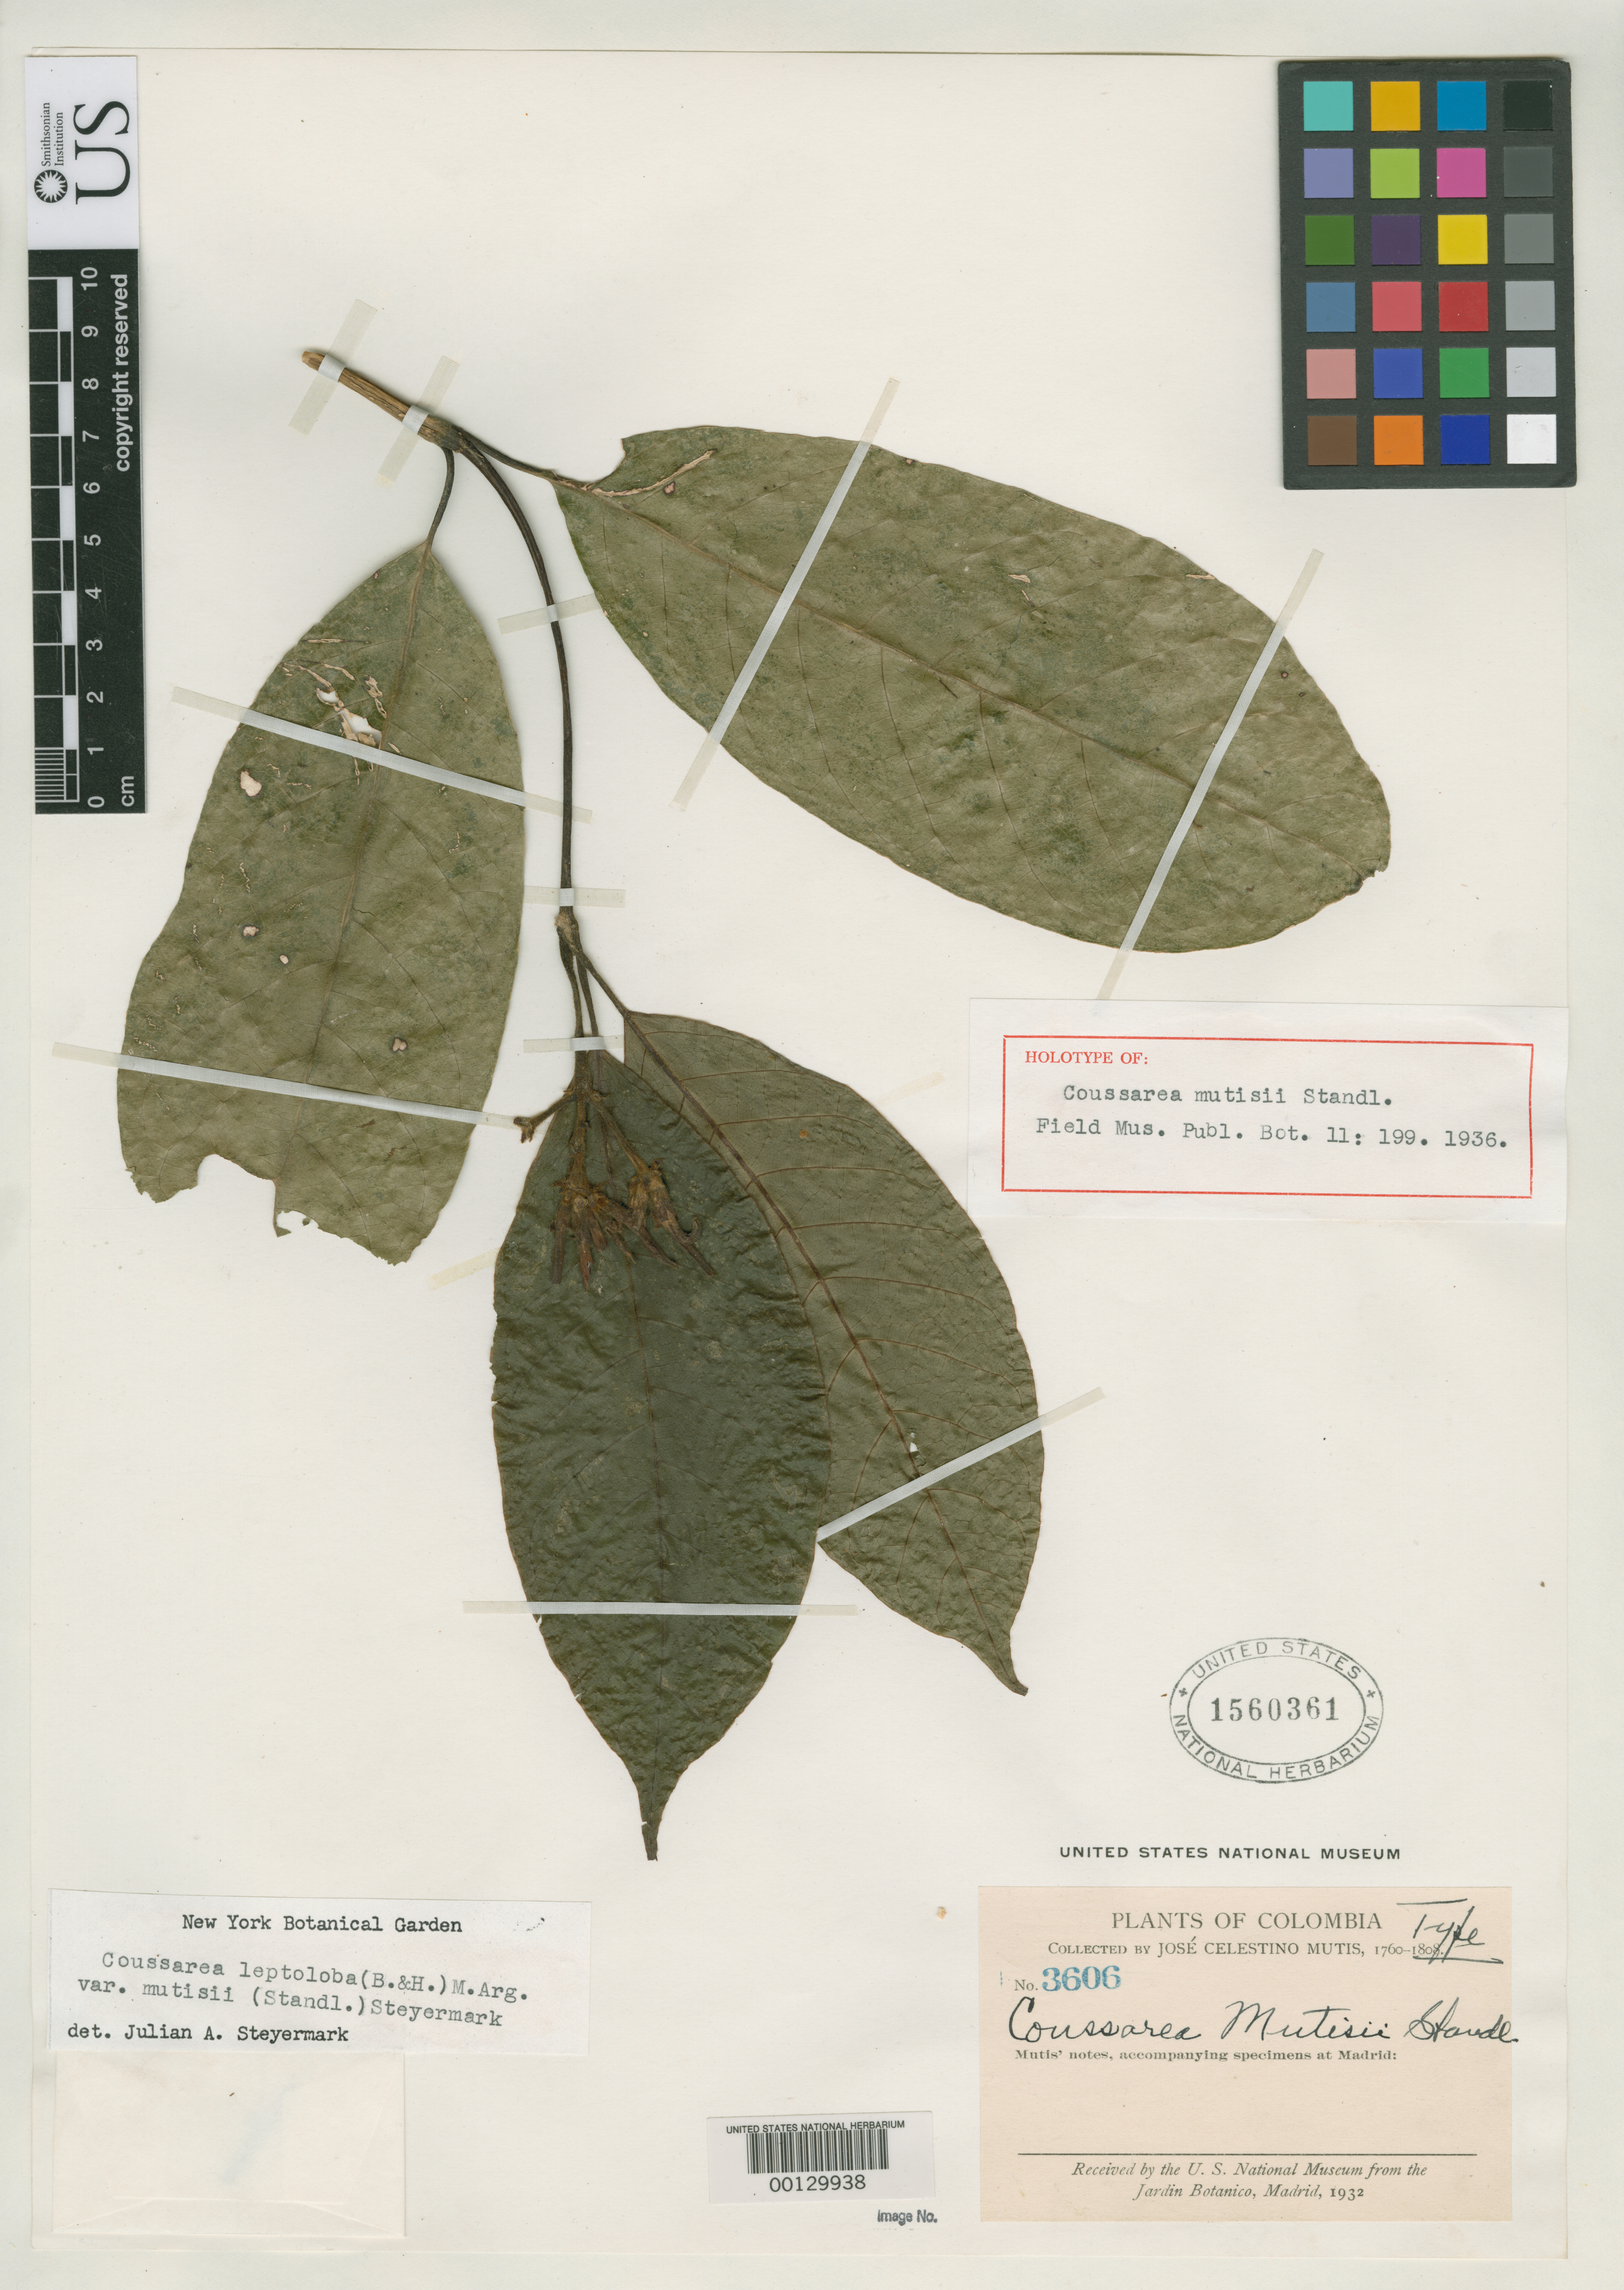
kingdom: Plantae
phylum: Tracheophyta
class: Magnoliopsida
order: Gentianales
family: Rubiaceae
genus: Coussarea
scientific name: Coussarea mutisii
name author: Standl.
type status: Holotype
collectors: J. C. B. Mutis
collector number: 3606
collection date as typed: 1760 to -- --- 1808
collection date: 1760/1808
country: Colombia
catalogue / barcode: US 1560361